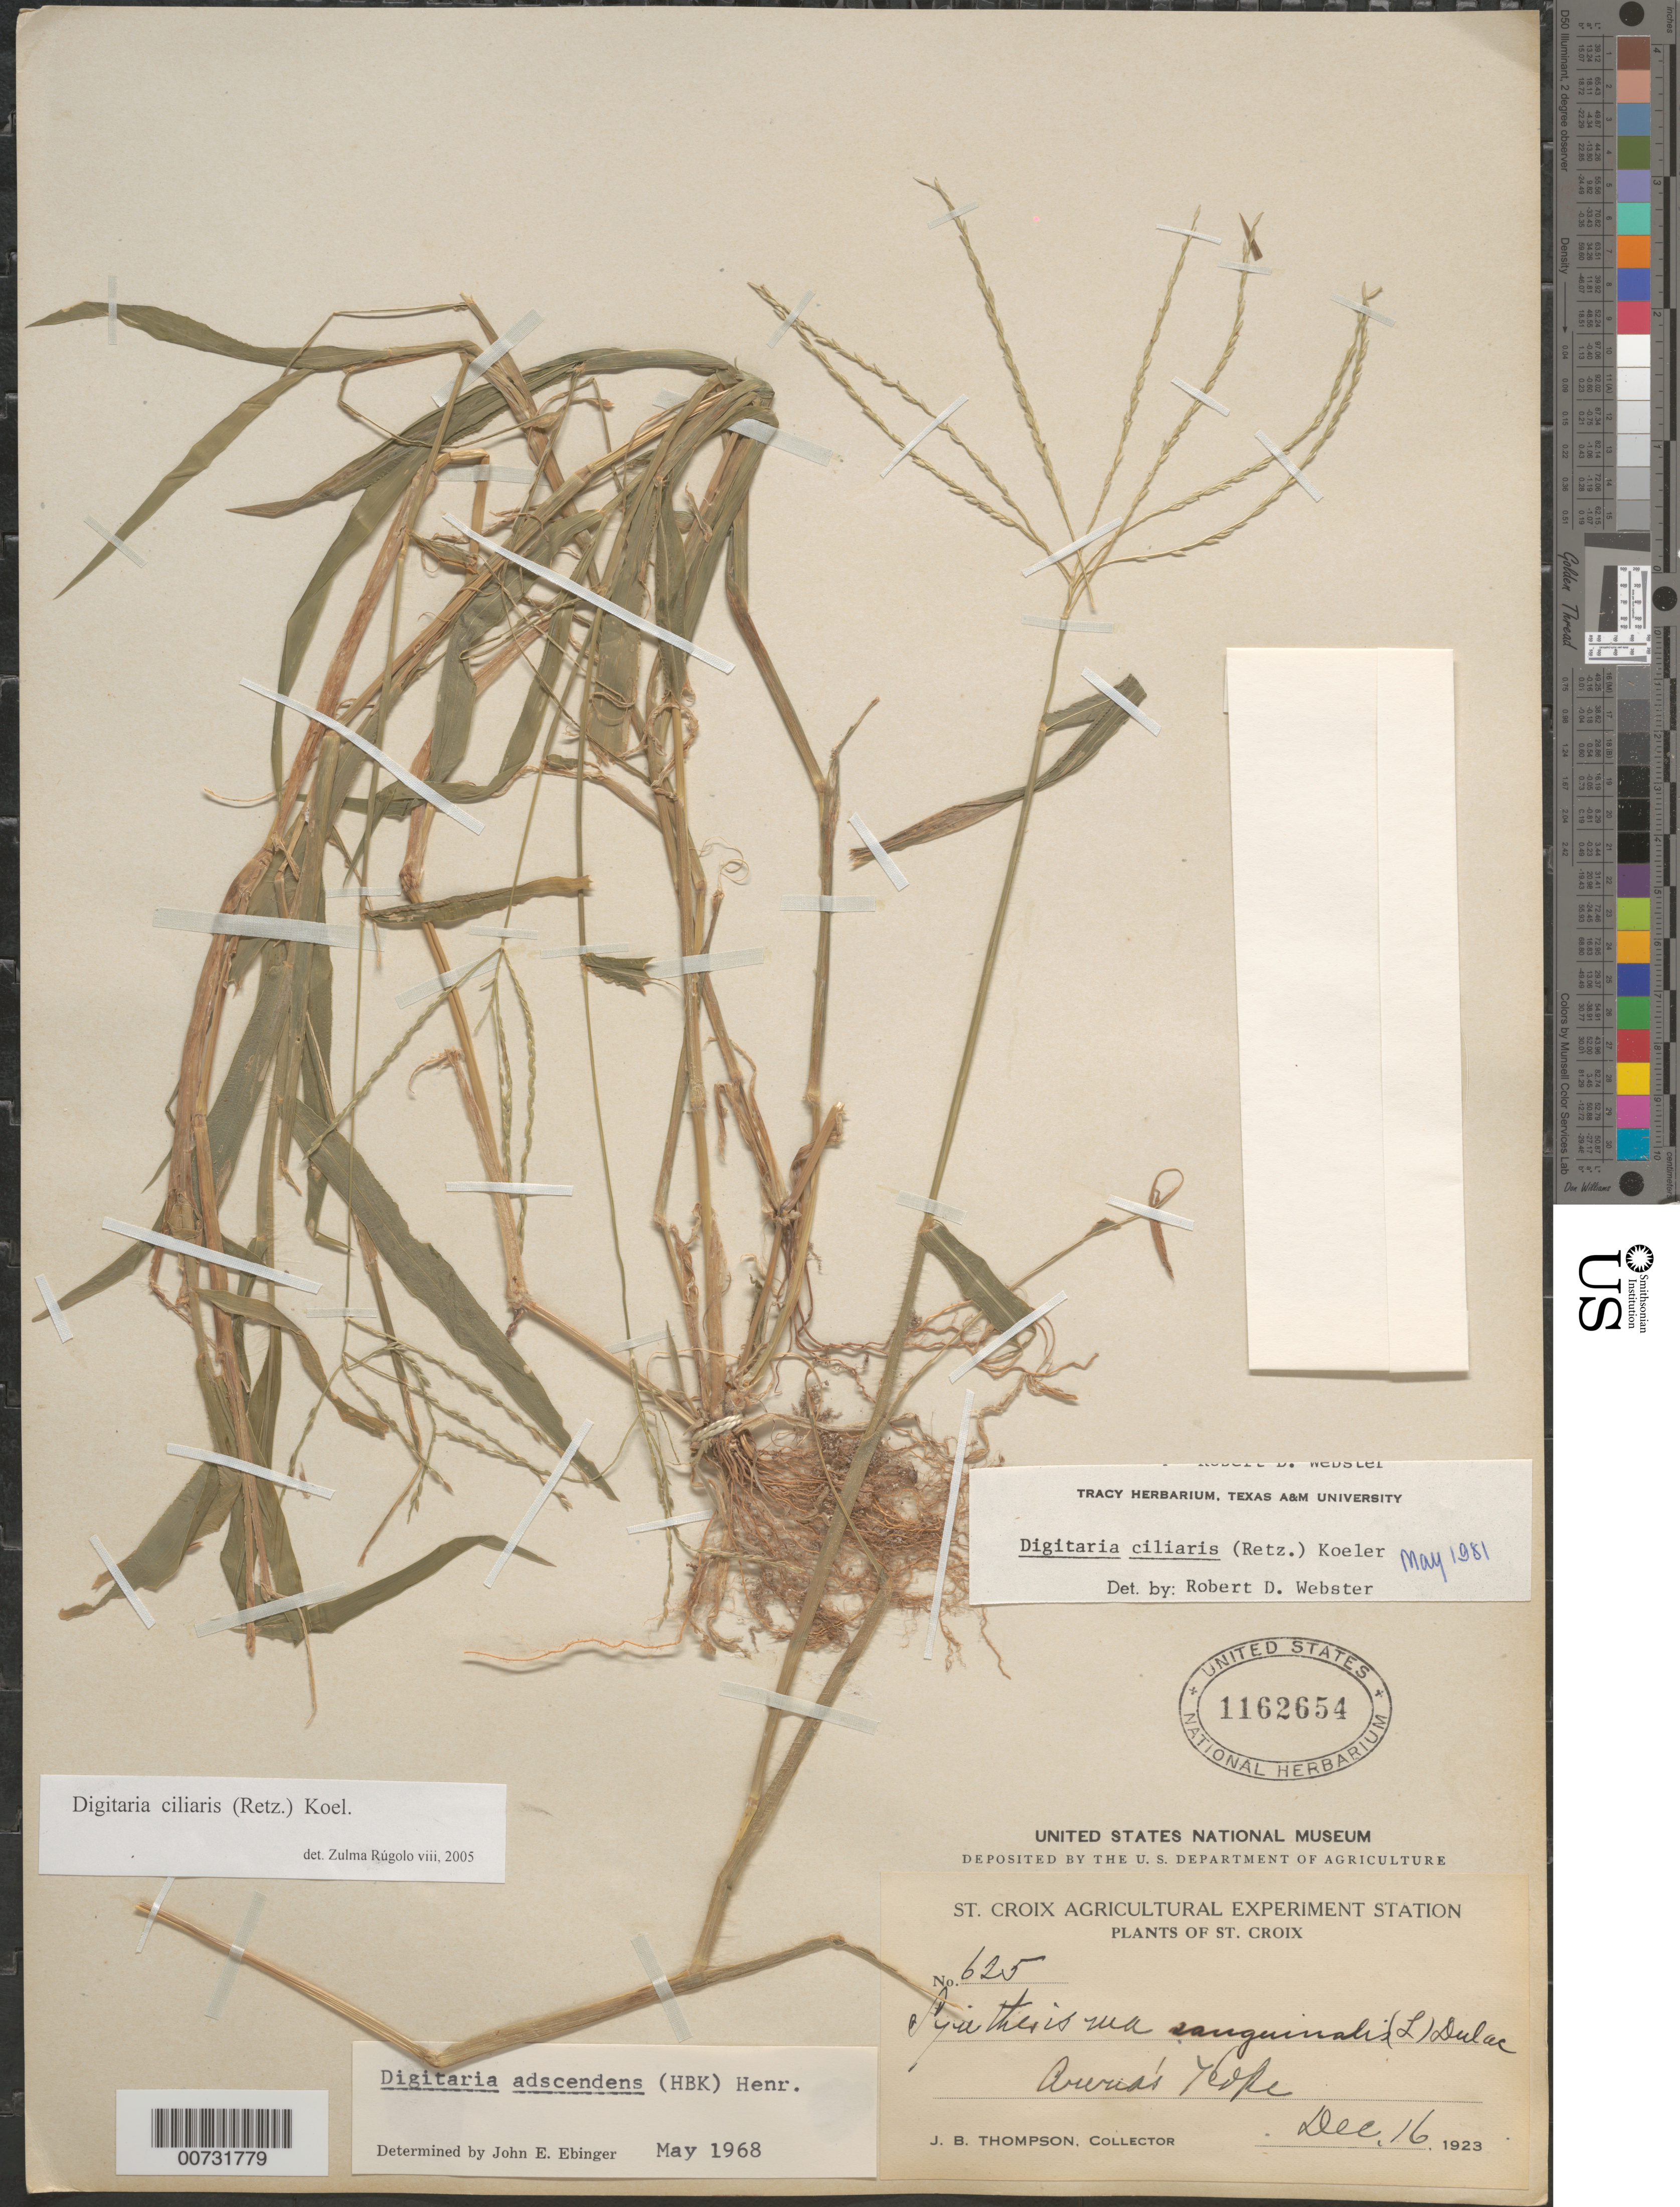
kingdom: Plantae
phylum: Tracheophyta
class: Liliopsida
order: Poales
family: Poaceae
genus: Digitaria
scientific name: Digitaria ciliaris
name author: (Retz.) Koeler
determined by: Webster, Robert D.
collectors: J. B. Thompson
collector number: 625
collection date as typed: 16 Dec 1923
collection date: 1923-12-16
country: U.S. Virgin Islands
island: St. Croix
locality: Anna's Hope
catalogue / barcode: US 1162654